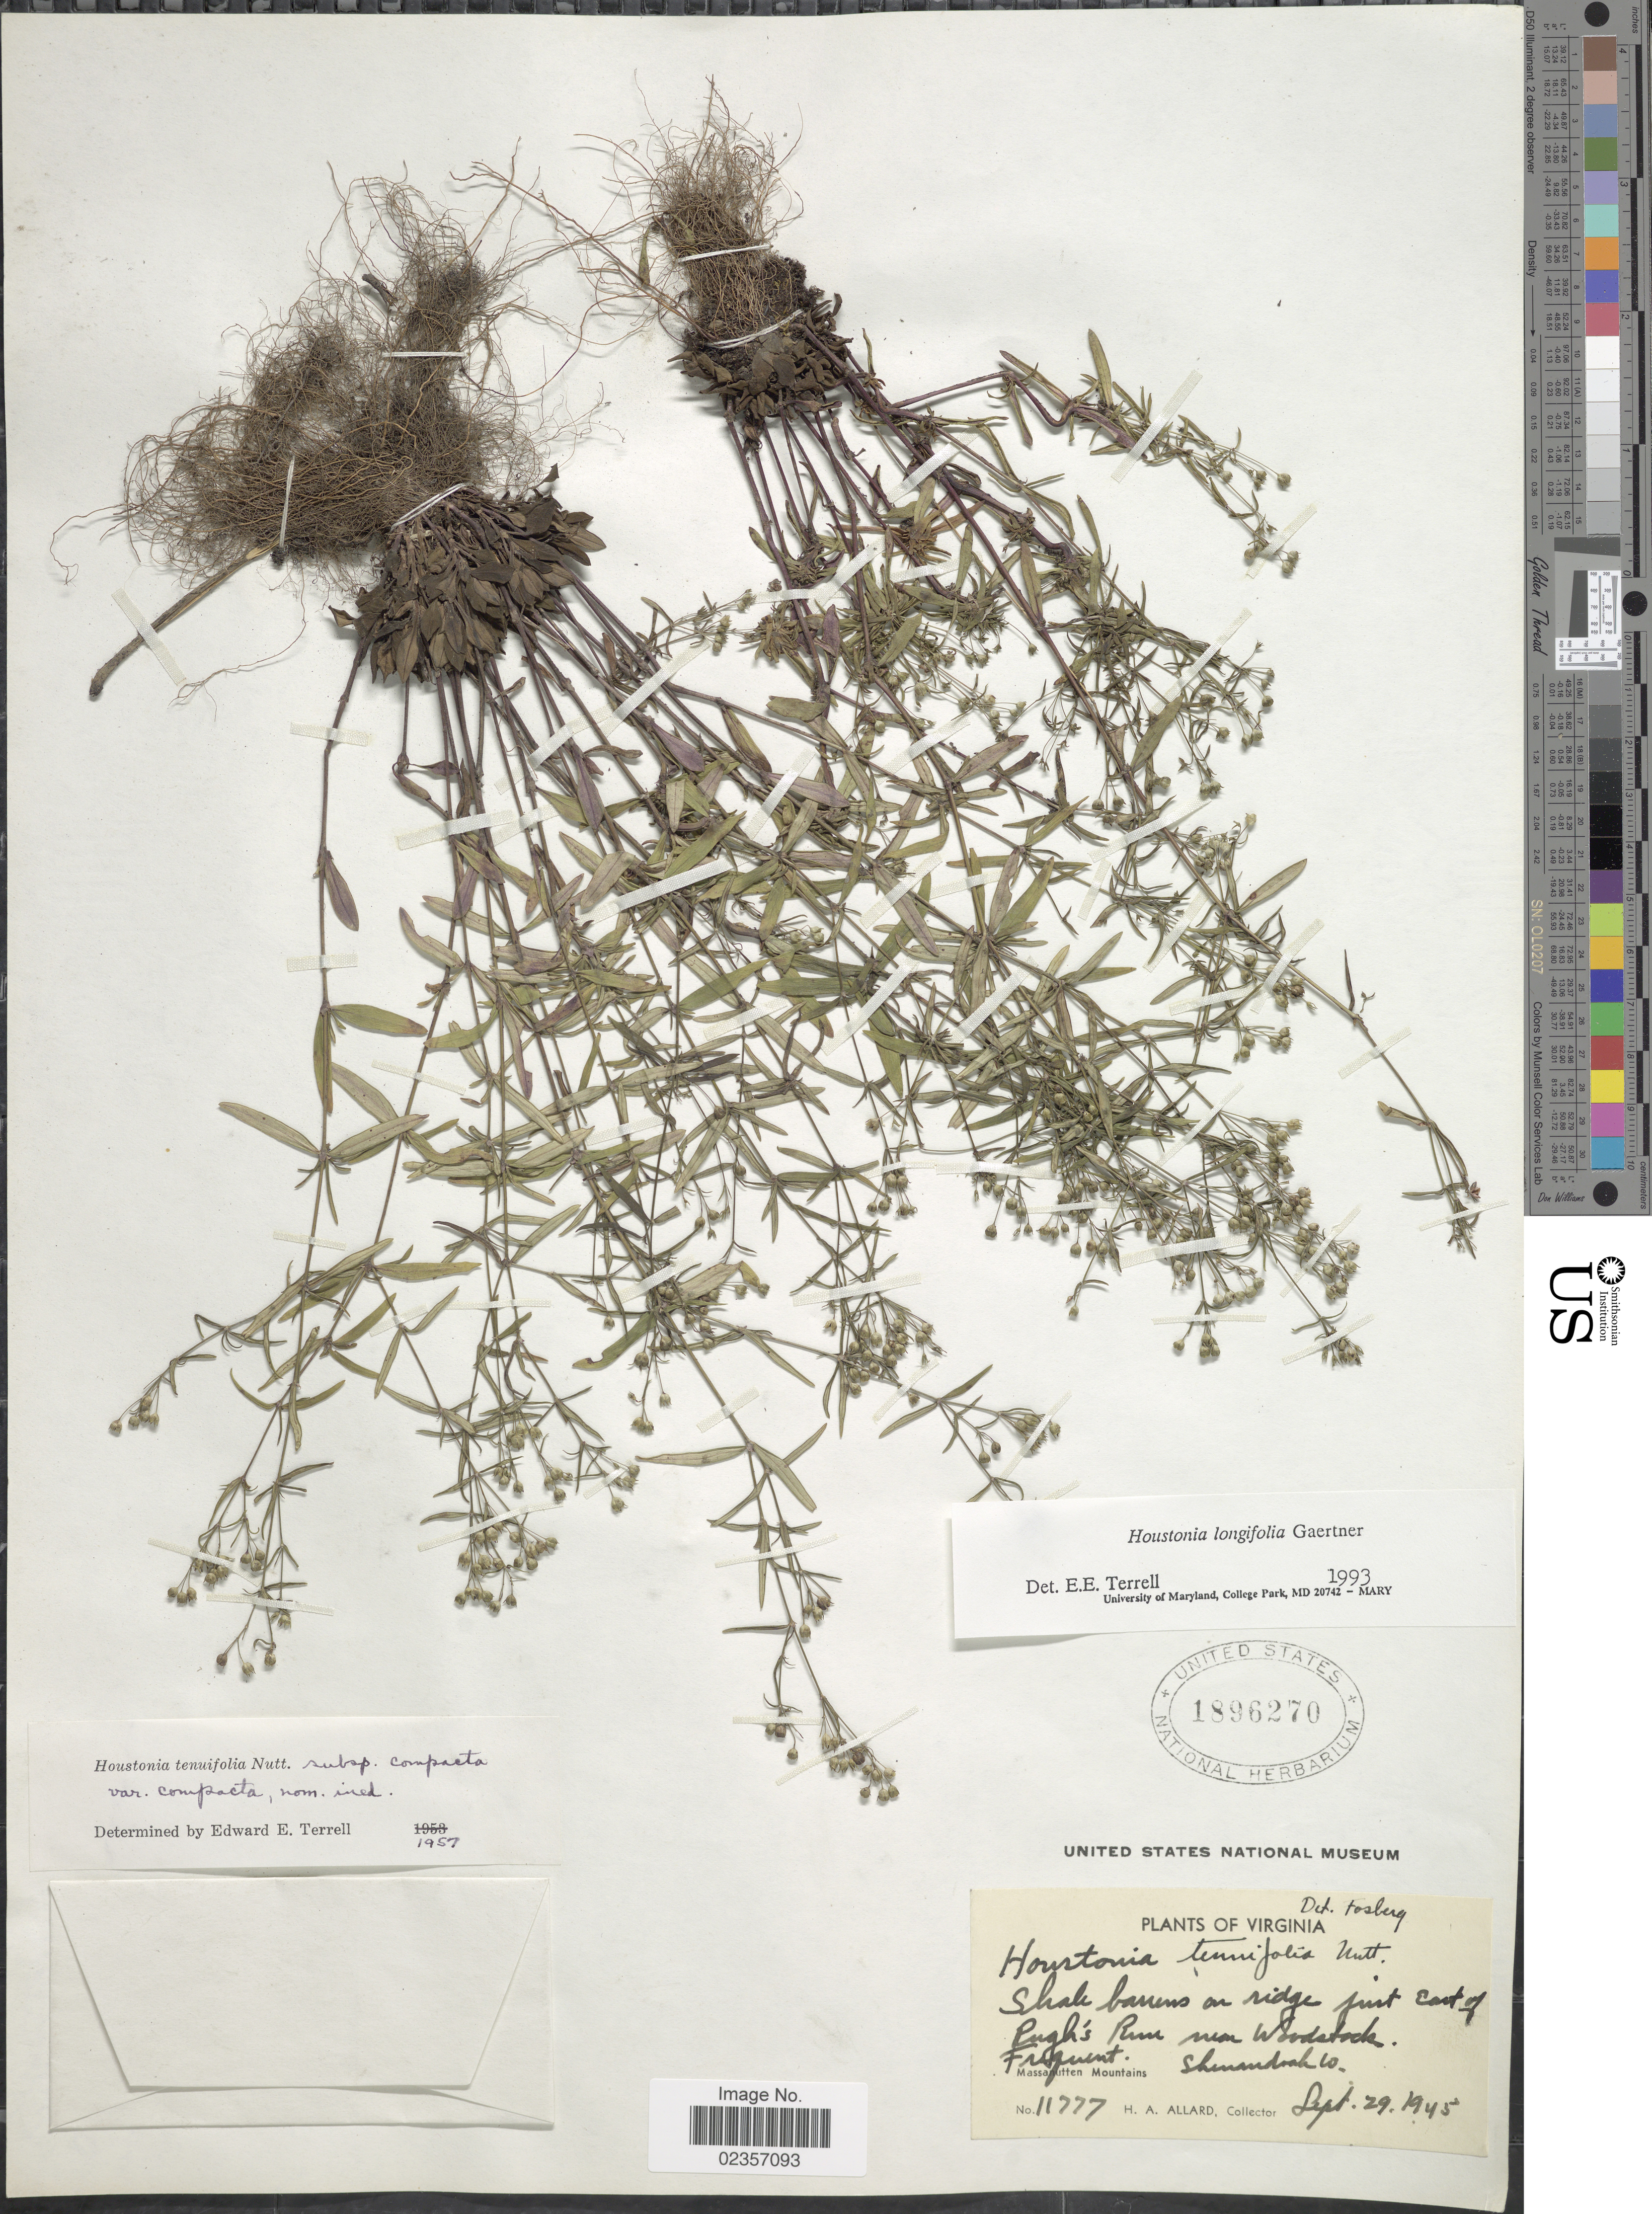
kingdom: Plantae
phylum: Tracheophyta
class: Magnoliopsida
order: Gentianales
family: Rubiaceae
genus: Houstonia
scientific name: Houstonia longifolia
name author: Gaertn.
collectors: H. A. Allard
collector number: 11777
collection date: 1945-09-29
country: United States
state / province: Virginia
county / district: Shenandoah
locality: Shale barrens on ridge just East of Rugh's Run near Woodstocks, Massanutten Mountains, Shenandoah Co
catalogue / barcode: US 1896270